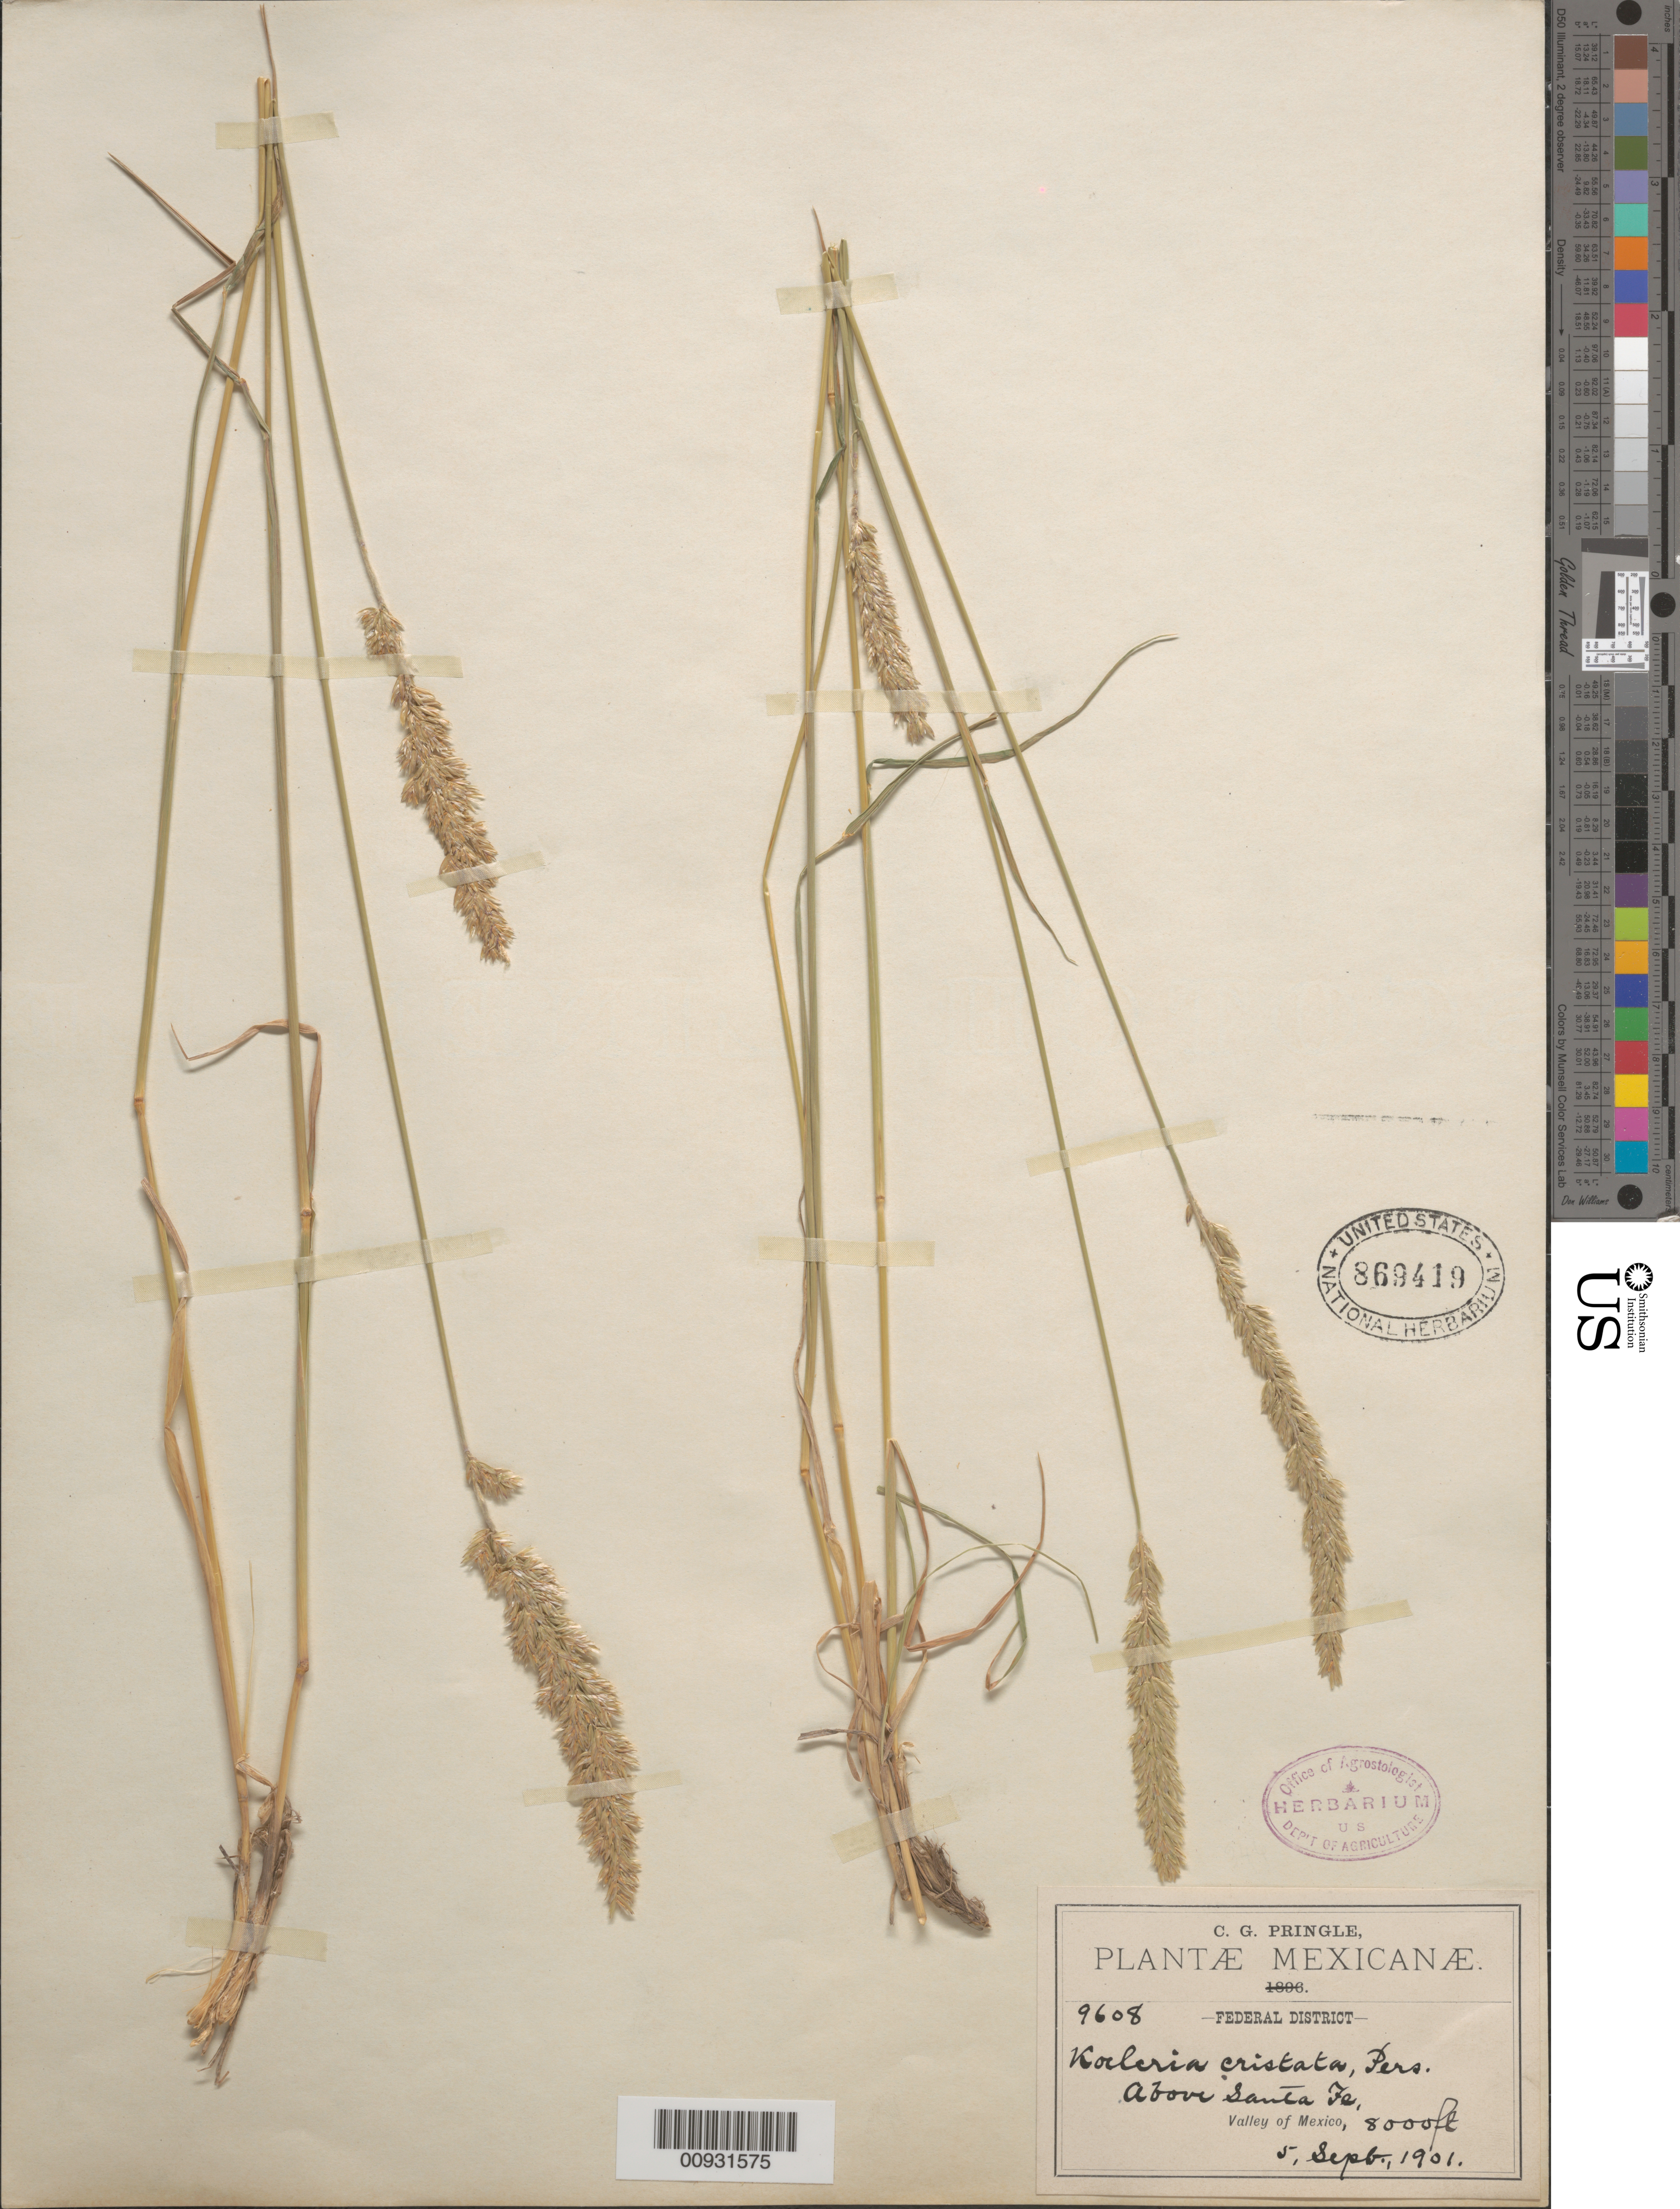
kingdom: Plantae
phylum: Tracheophyta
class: Liliopsida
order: Poales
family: Poaceae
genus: Koeleria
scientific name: Koeleria pyramidata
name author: (Lam.) P. Beauv.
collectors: C. G. Pringle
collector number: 9608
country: Mexico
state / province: Distrito Federal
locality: Above Santa Fe, Valley of Mexico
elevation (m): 2438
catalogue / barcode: US 869419